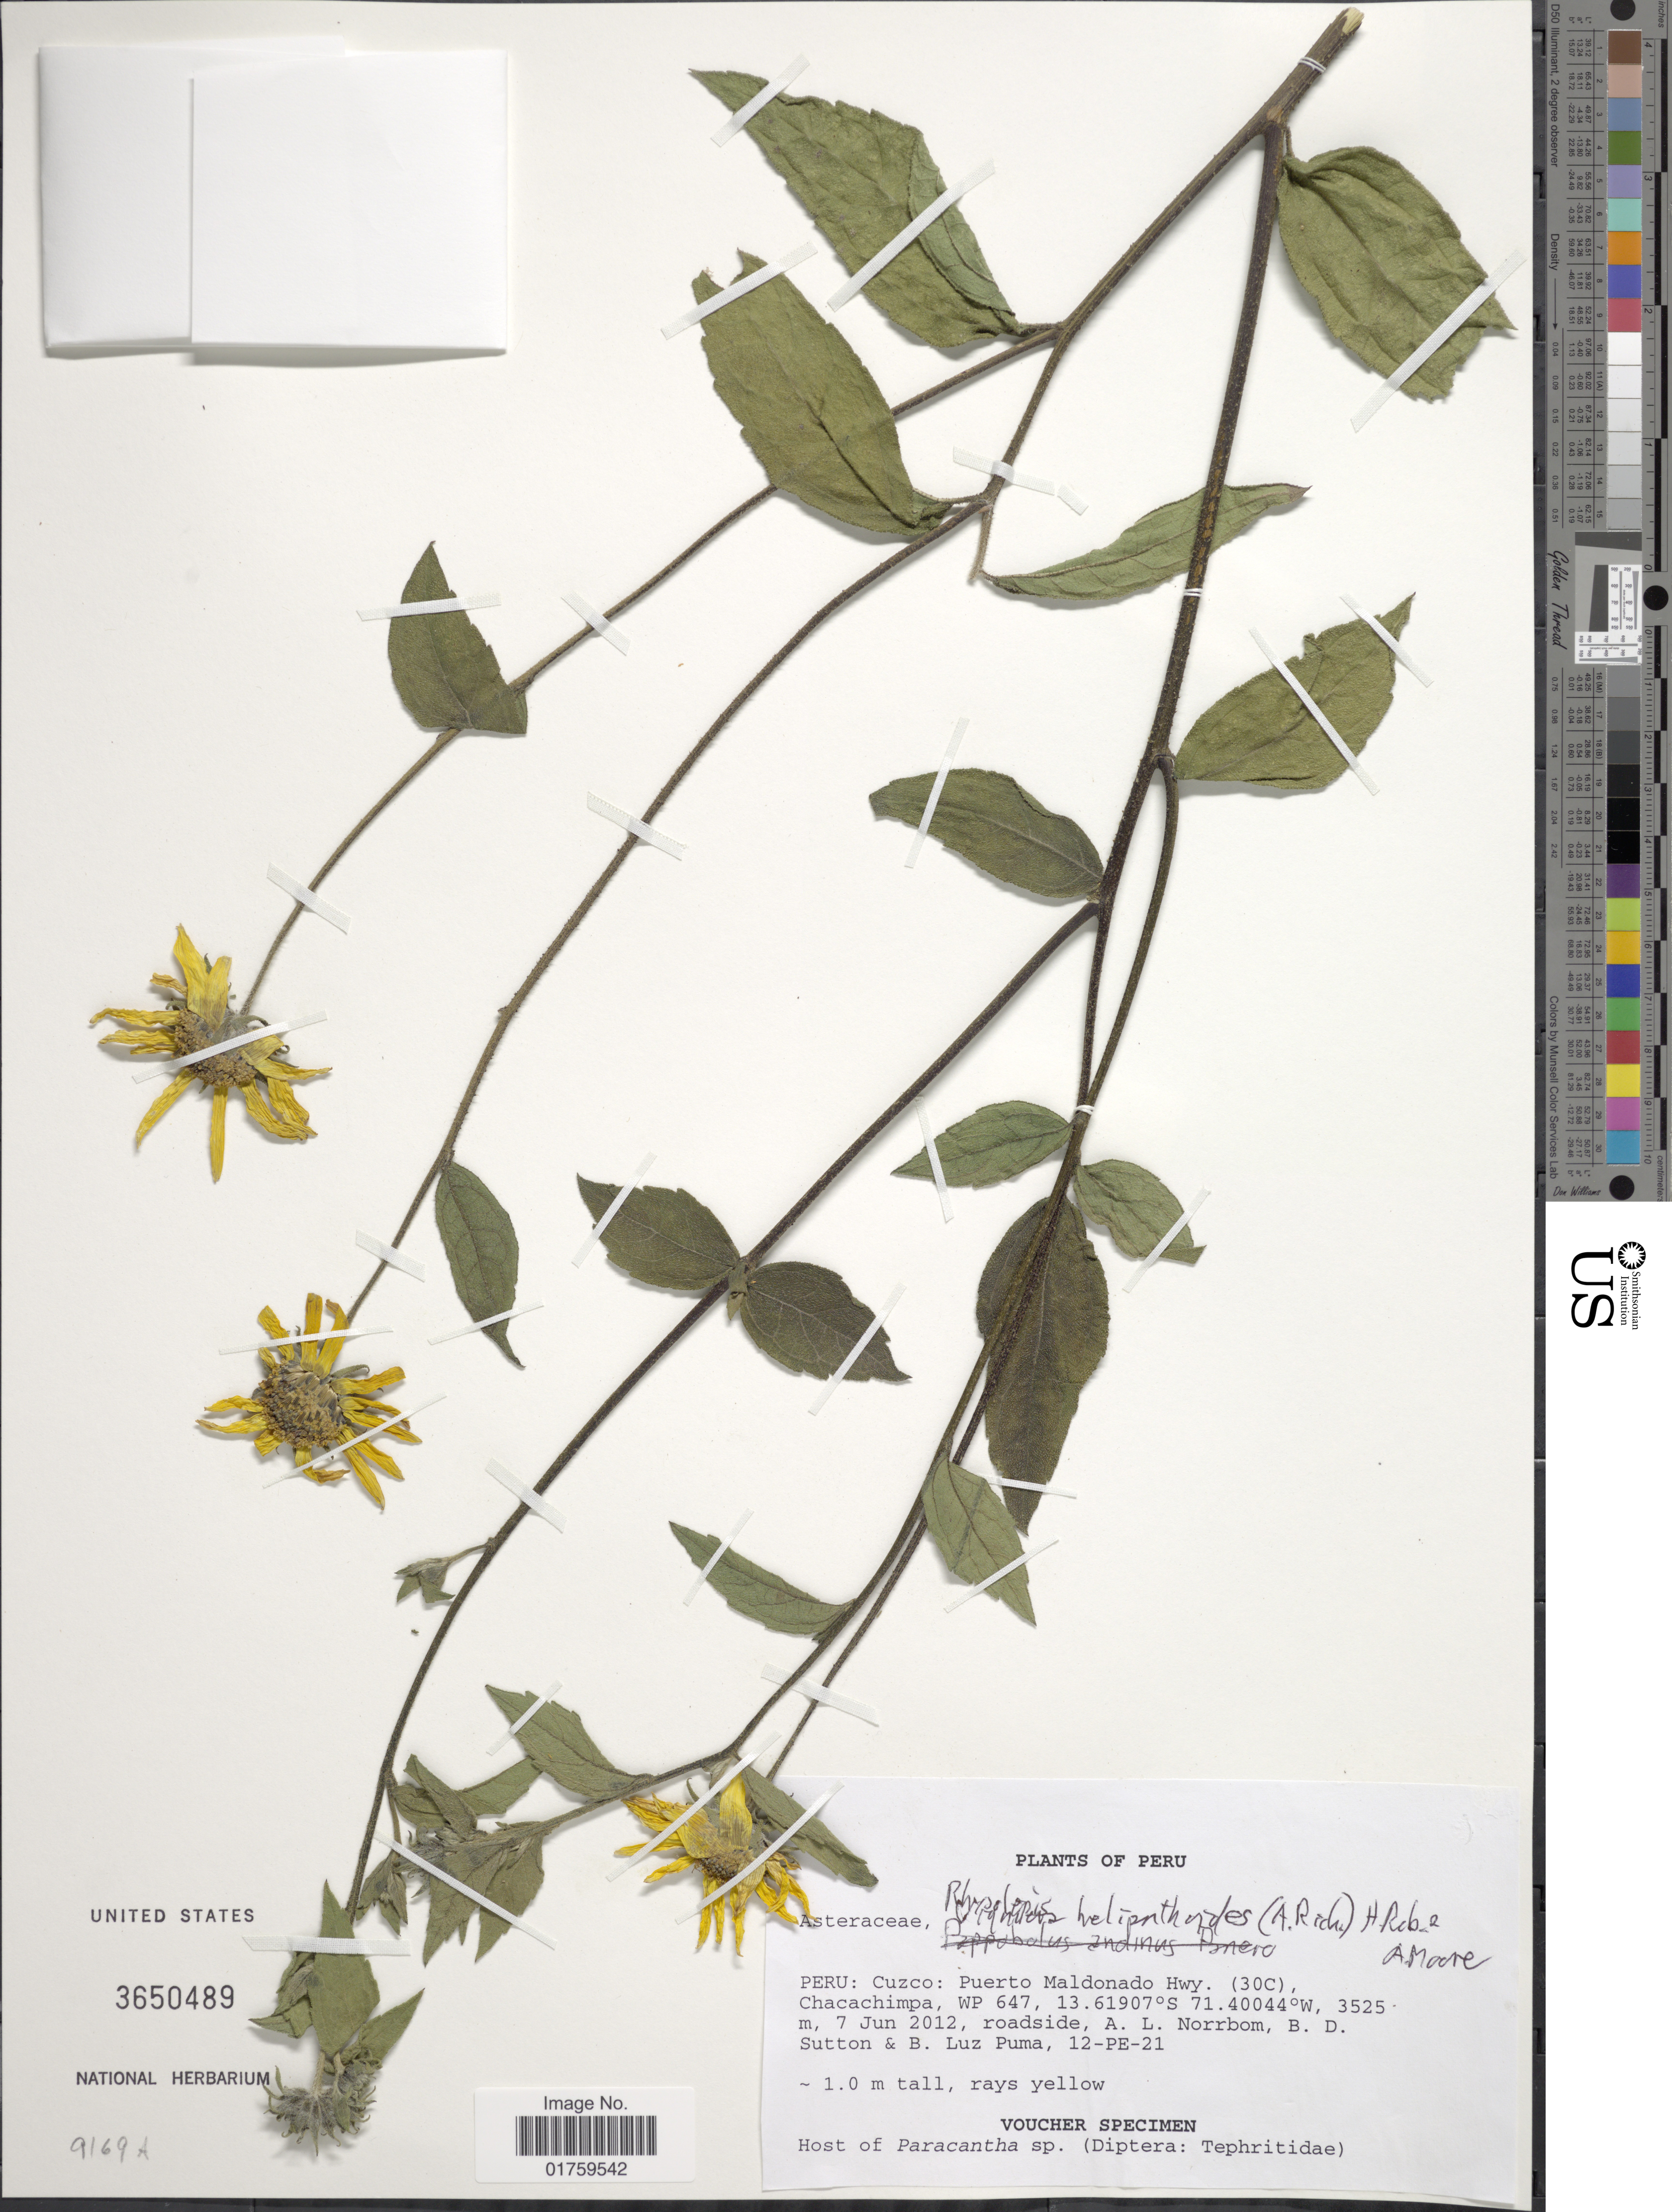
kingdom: Plantae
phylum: Tracheophyta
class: Magnoliopsida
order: Asterales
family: Asteraceae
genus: Rhysolepis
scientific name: Rhysolepis helianthoides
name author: (Rich.) A.J. Moore & H. Rob.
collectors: A. L. Norrbom, B. Sutton & B. Luz Puma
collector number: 12-PE-21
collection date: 2012-06-07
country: Peru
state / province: Cusco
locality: Peru: Cuzco: Puerto Maldonao Hwy. (30C), Chacachimpa, WP 647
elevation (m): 3525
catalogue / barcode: US 3650489